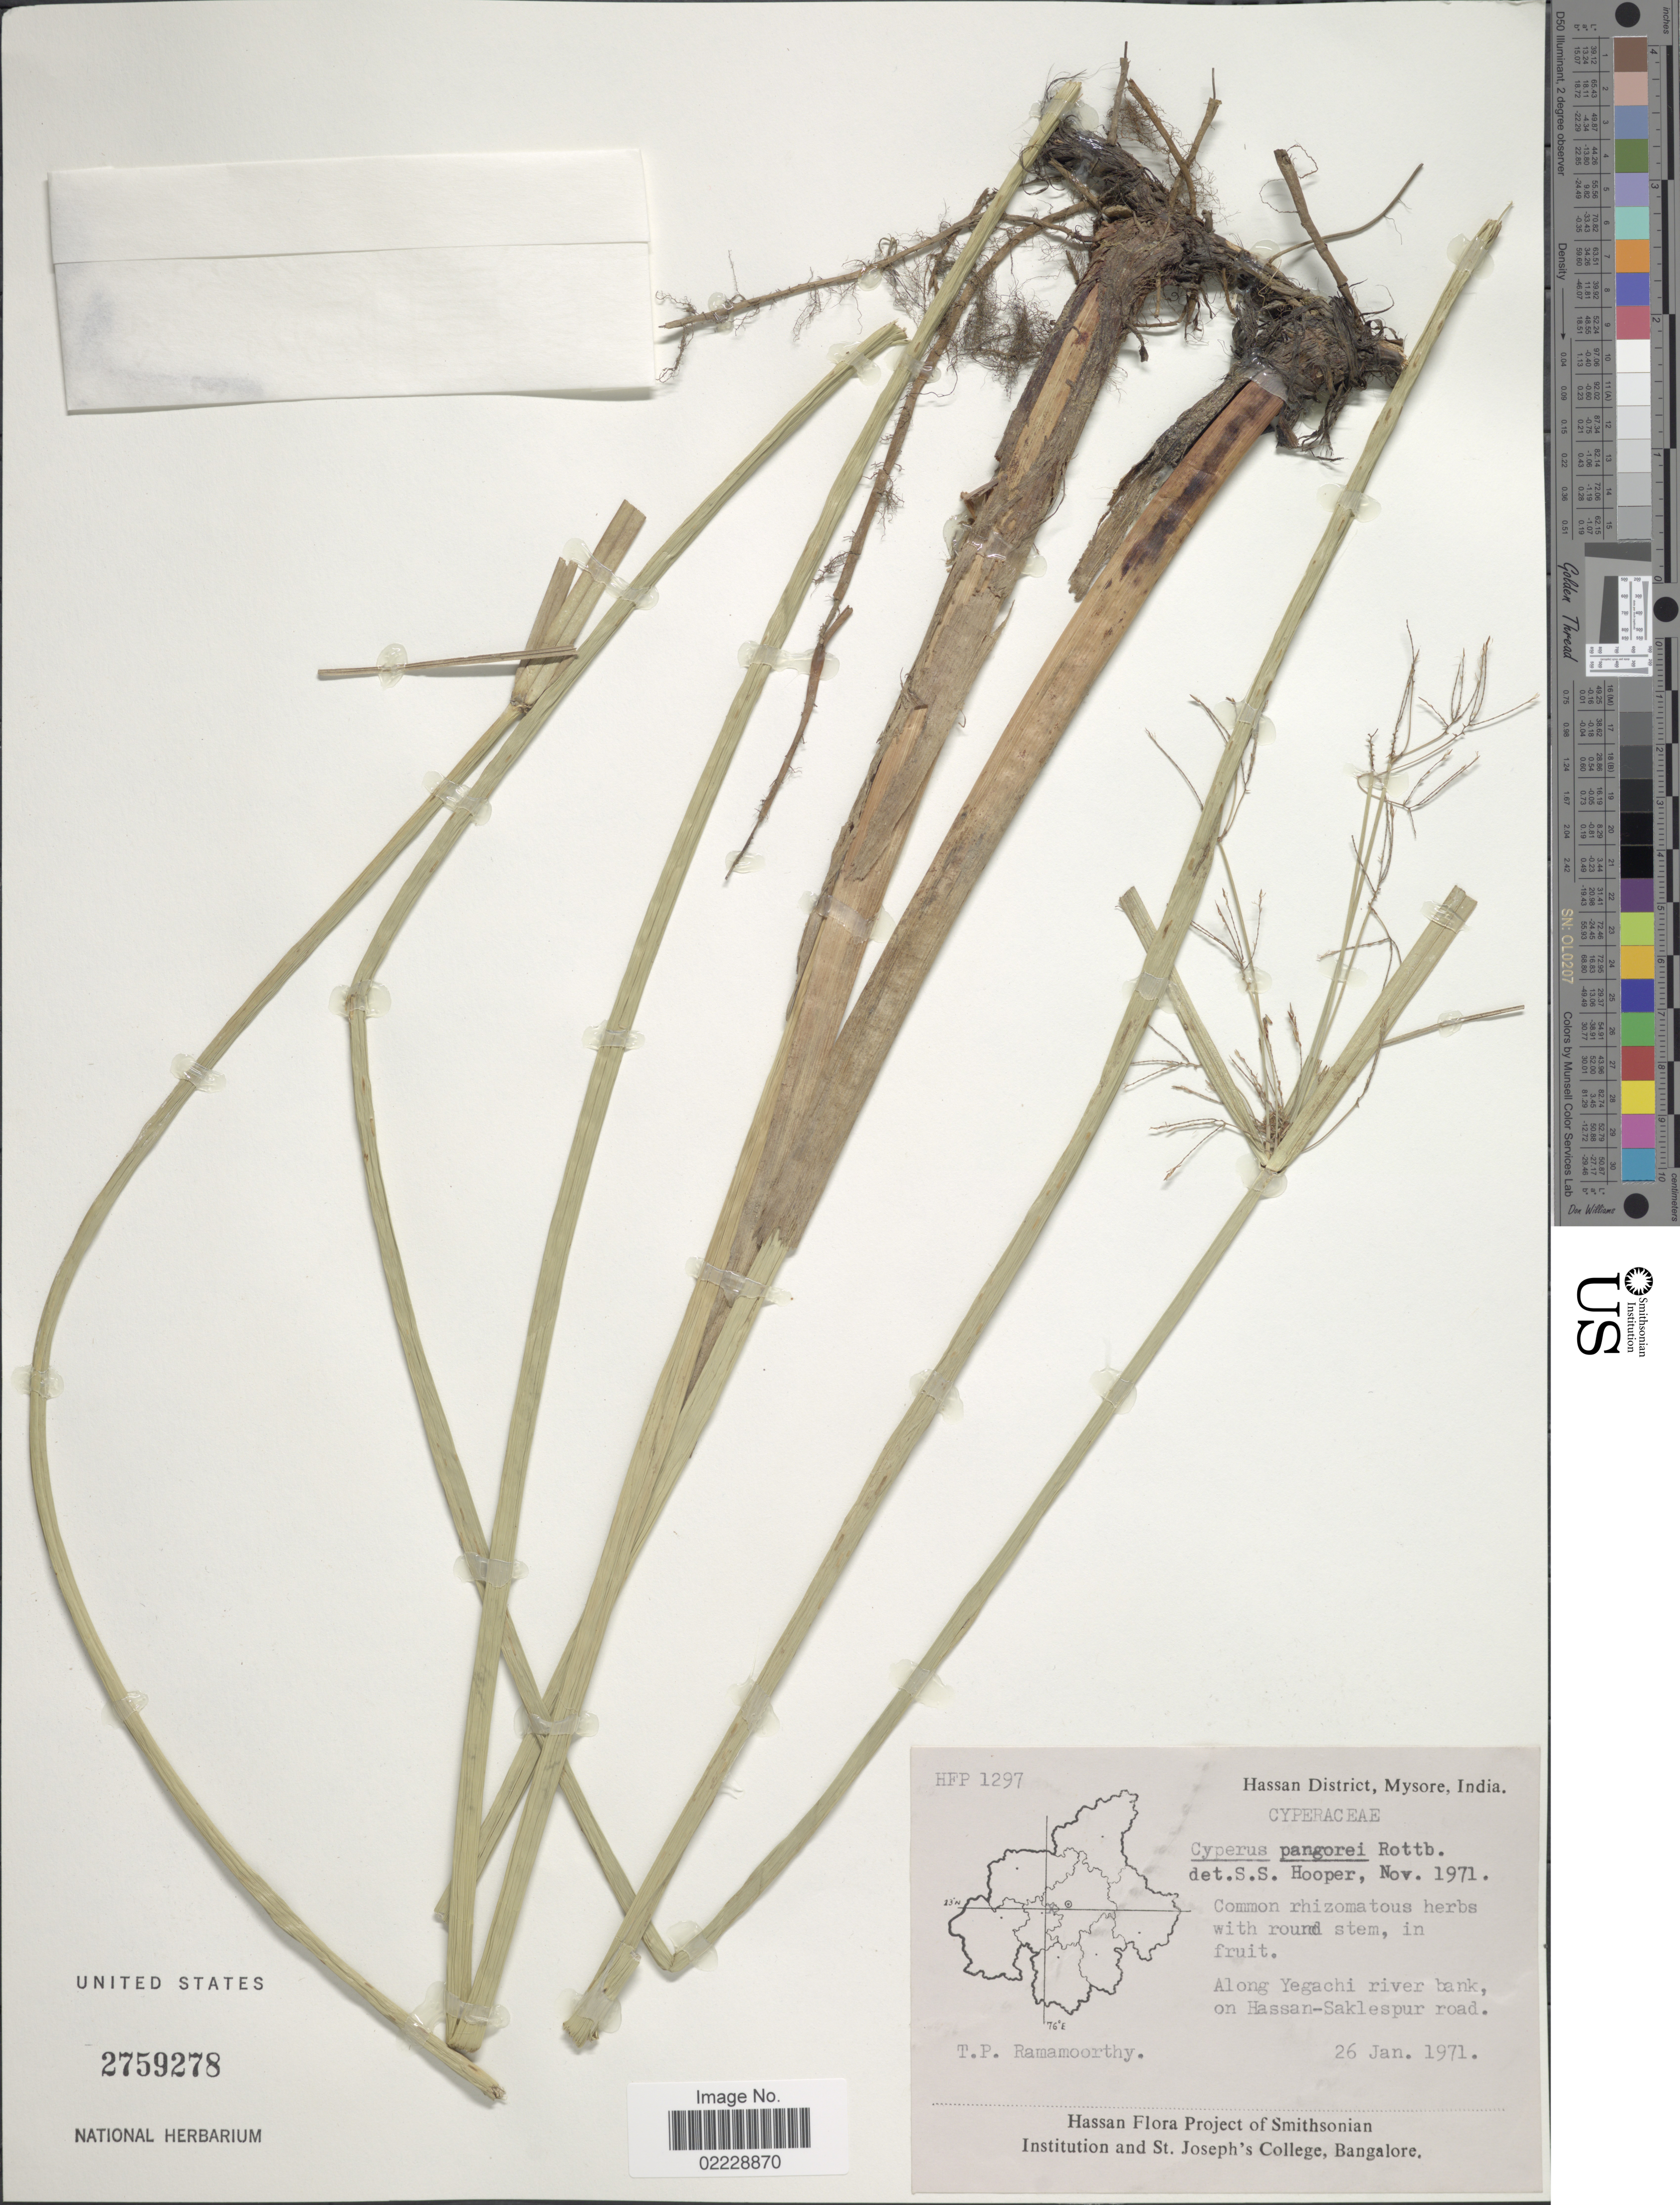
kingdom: Plantae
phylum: Tracheophyta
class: Liliopsida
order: Poales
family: Cyperaceae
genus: Cyperus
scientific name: Cyperus pangorei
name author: Rottb.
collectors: T. P. Ramamoorthy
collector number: HFP1297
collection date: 1971-01-26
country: India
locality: Hassan District, Mysore. Along Yegachi river bank, on Hassan-Saklespur road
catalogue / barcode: US 2759278